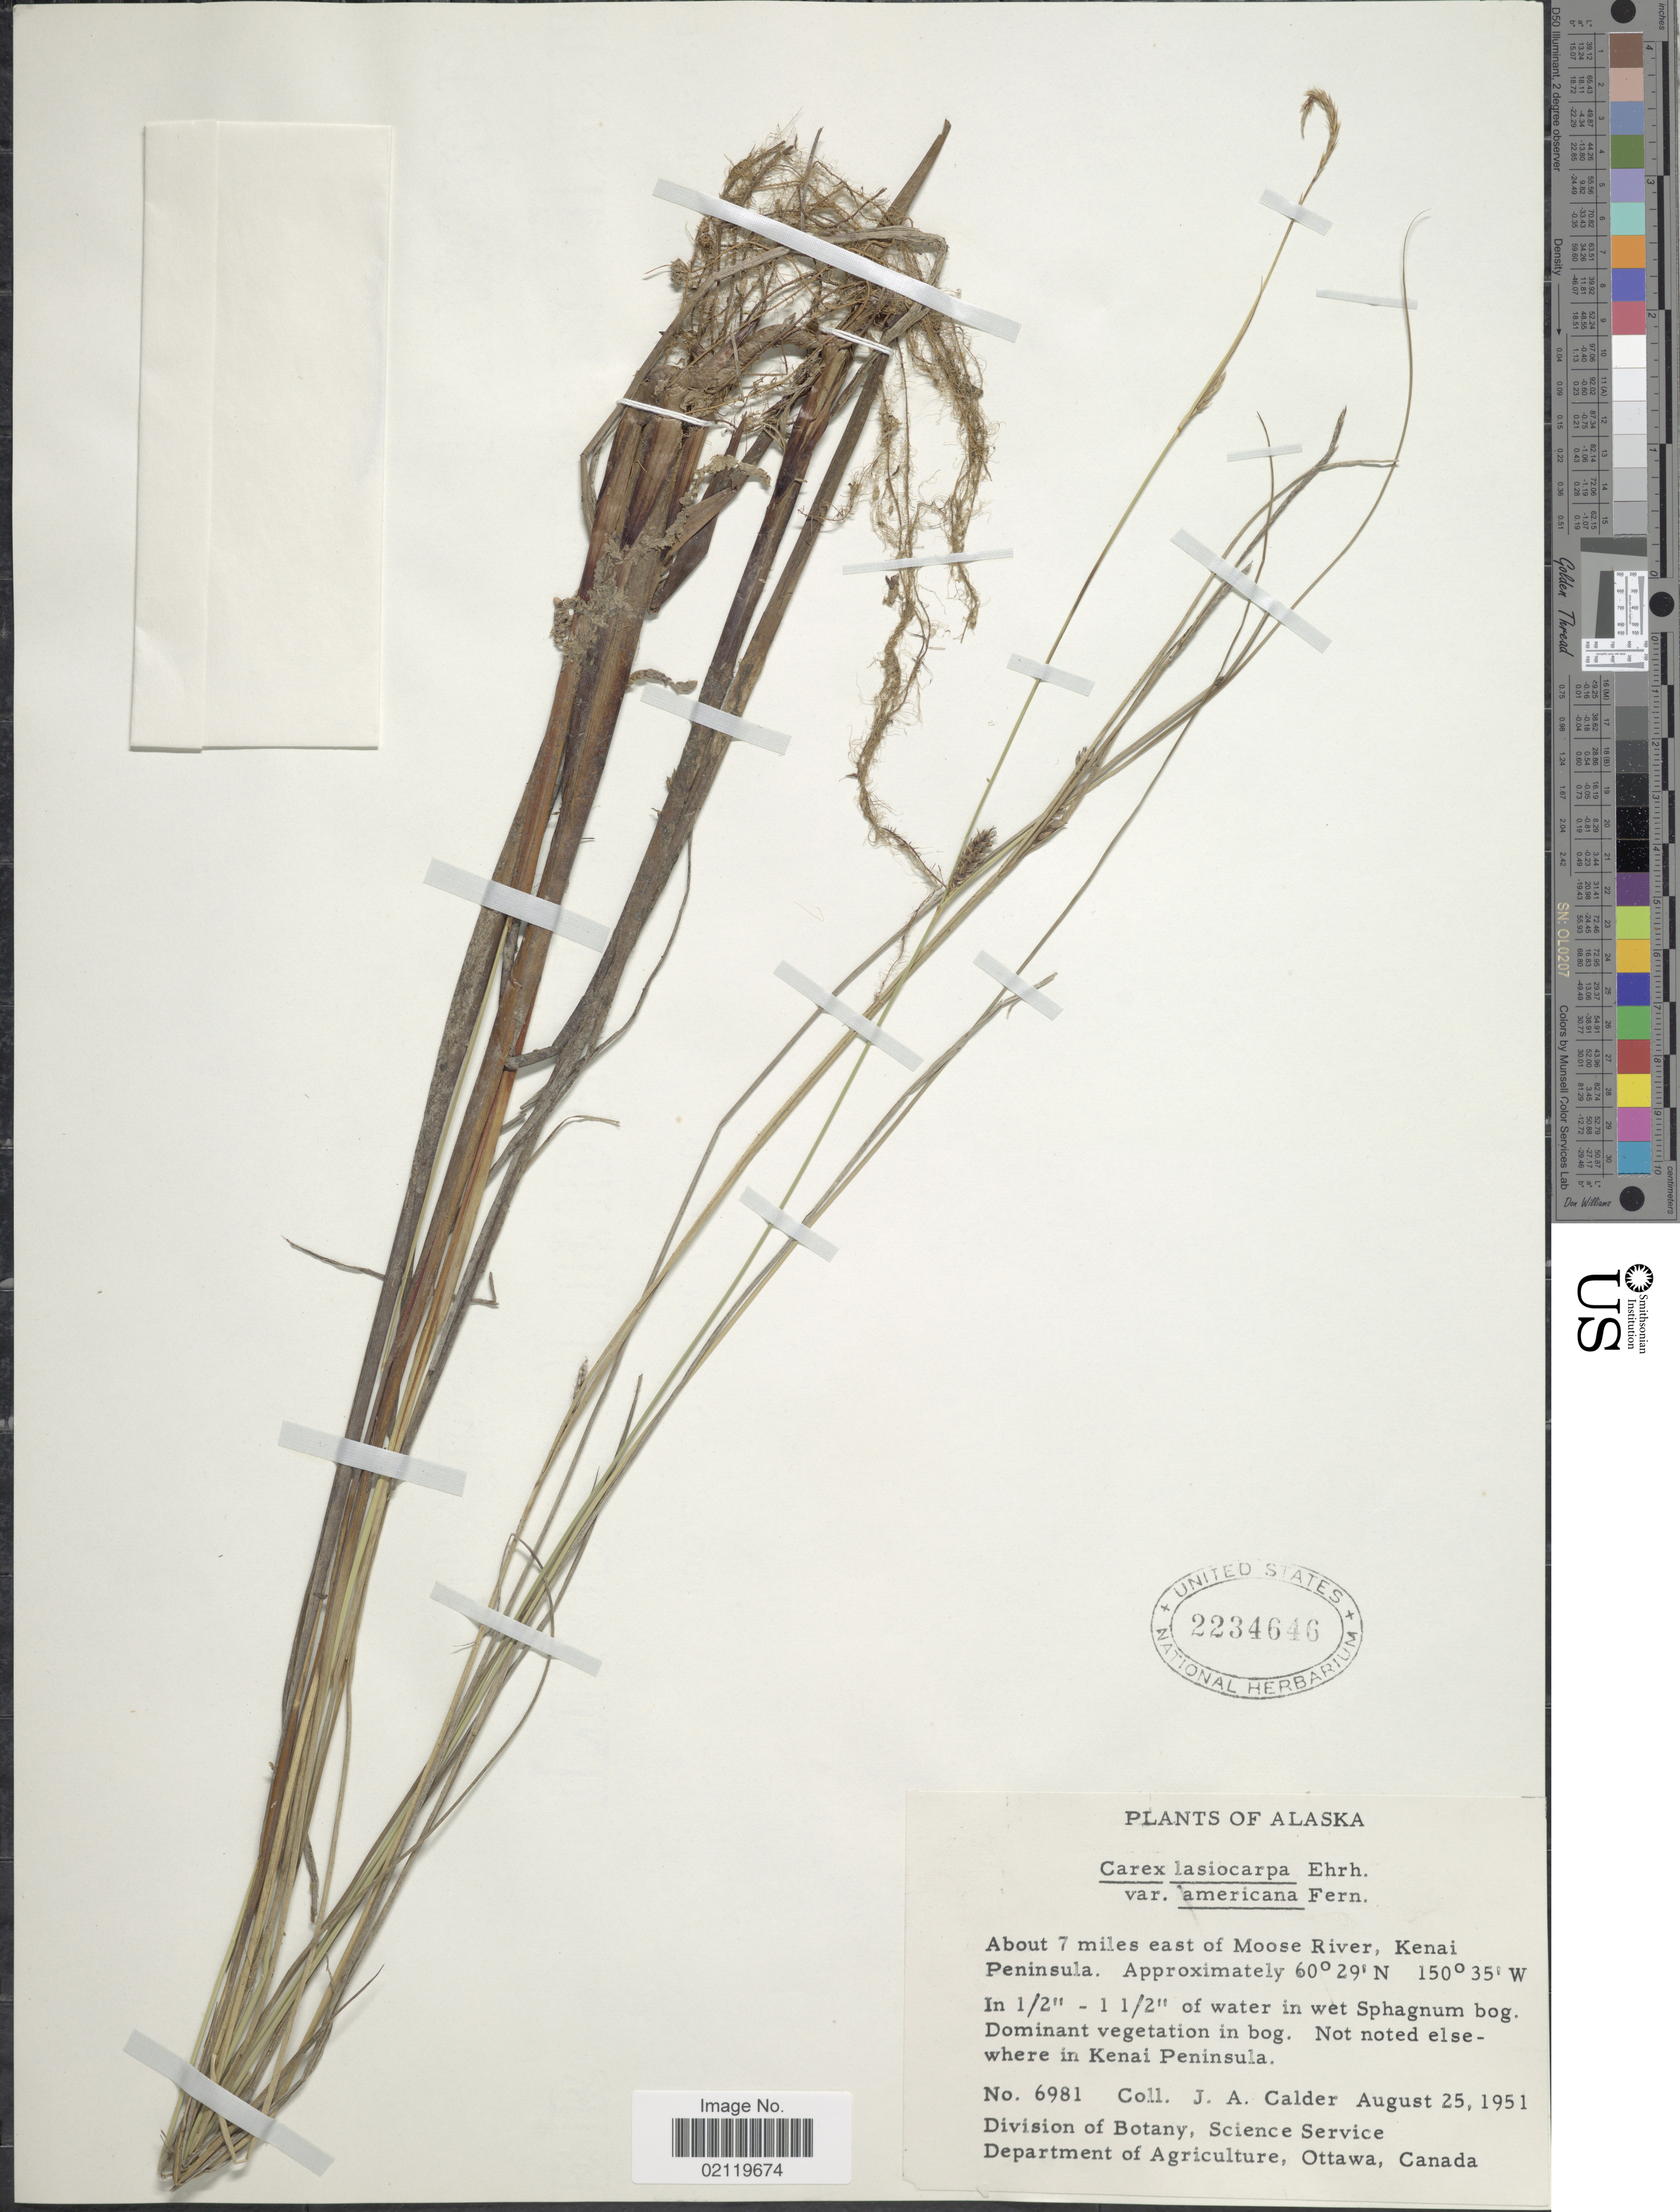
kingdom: Plantae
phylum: Tracheophyta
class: Liliopsida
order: Poales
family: Cyperaceae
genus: Carex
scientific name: Carex lasiocarpa var. americana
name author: Fernald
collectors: J. A. Calder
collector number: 6981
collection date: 1951-08-25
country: United States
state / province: Alaska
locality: About 7 miles east of Moose River, Kenai Peninsula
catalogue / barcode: US 2234646